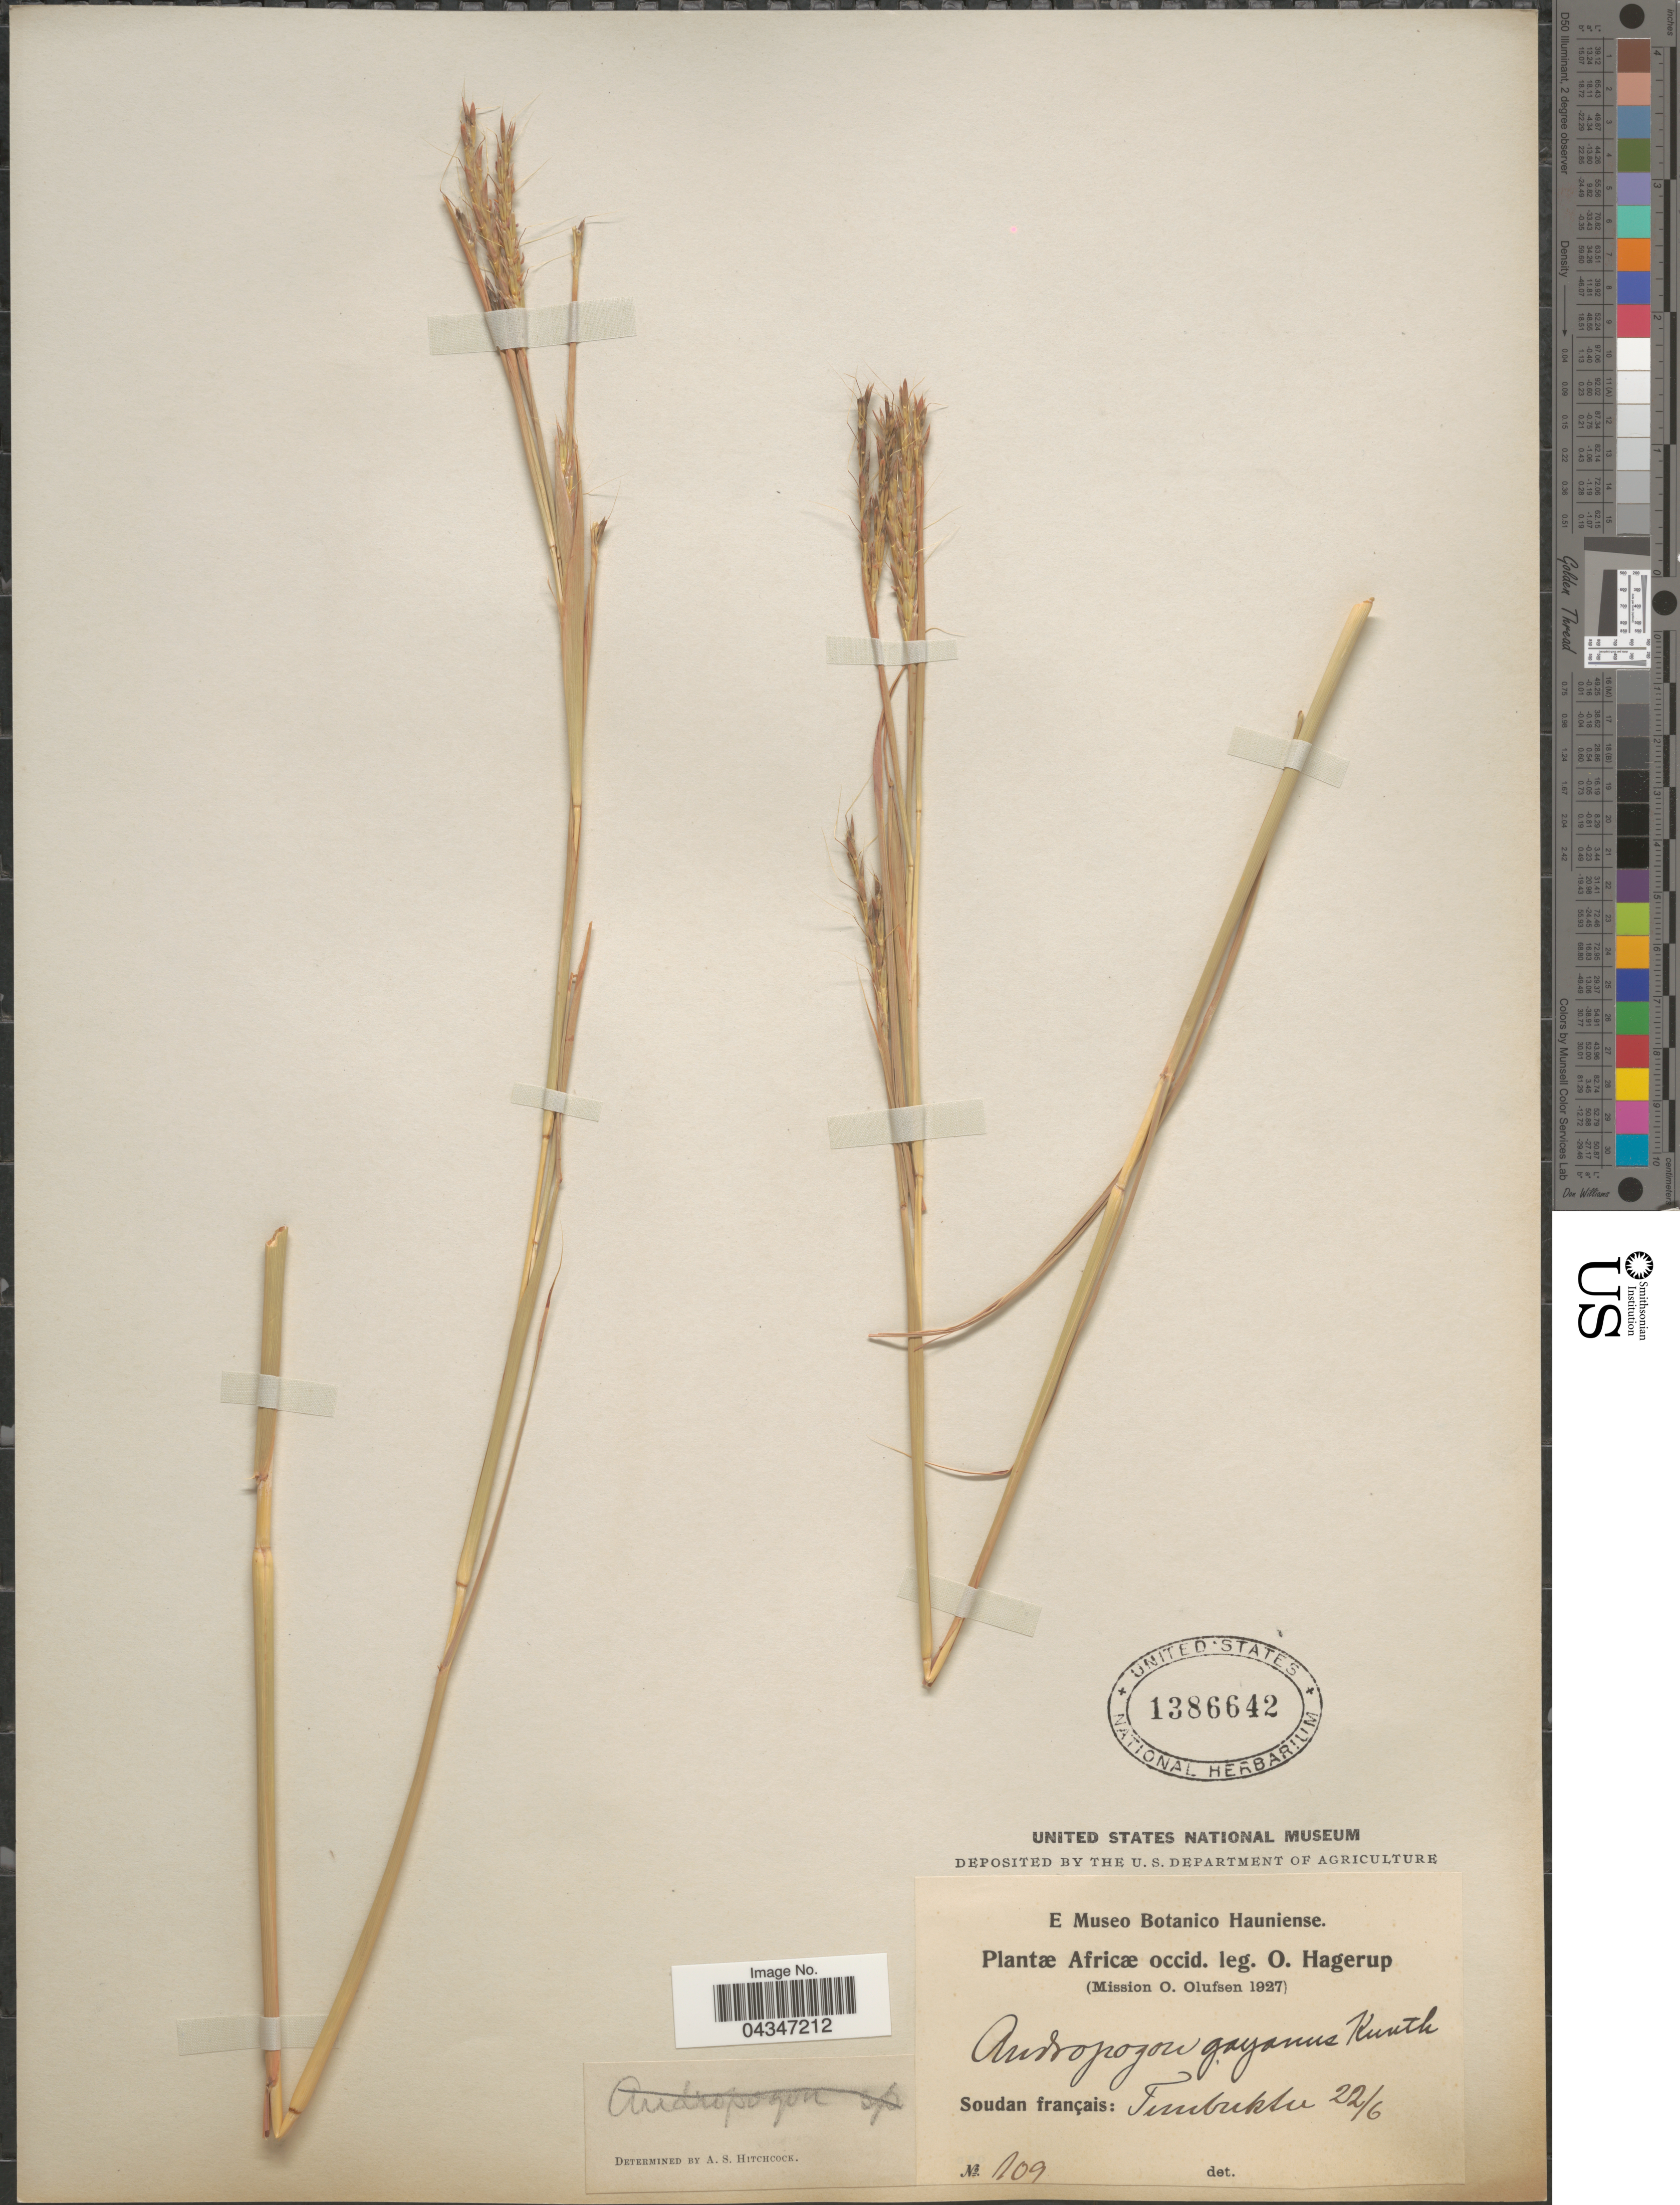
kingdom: Plantae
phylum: Tracheophyta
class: Liliopsida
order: Poales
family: Poaceae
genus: Andropogon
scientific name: Andropogon gayanus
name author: Kunth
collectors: O. Hagerup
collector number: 109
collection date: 1927-06-22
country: Mali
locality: Africæ occid. (Mission O. Olufsen 1927). Soudan français: Timbuktu.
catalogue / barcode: US 1386642